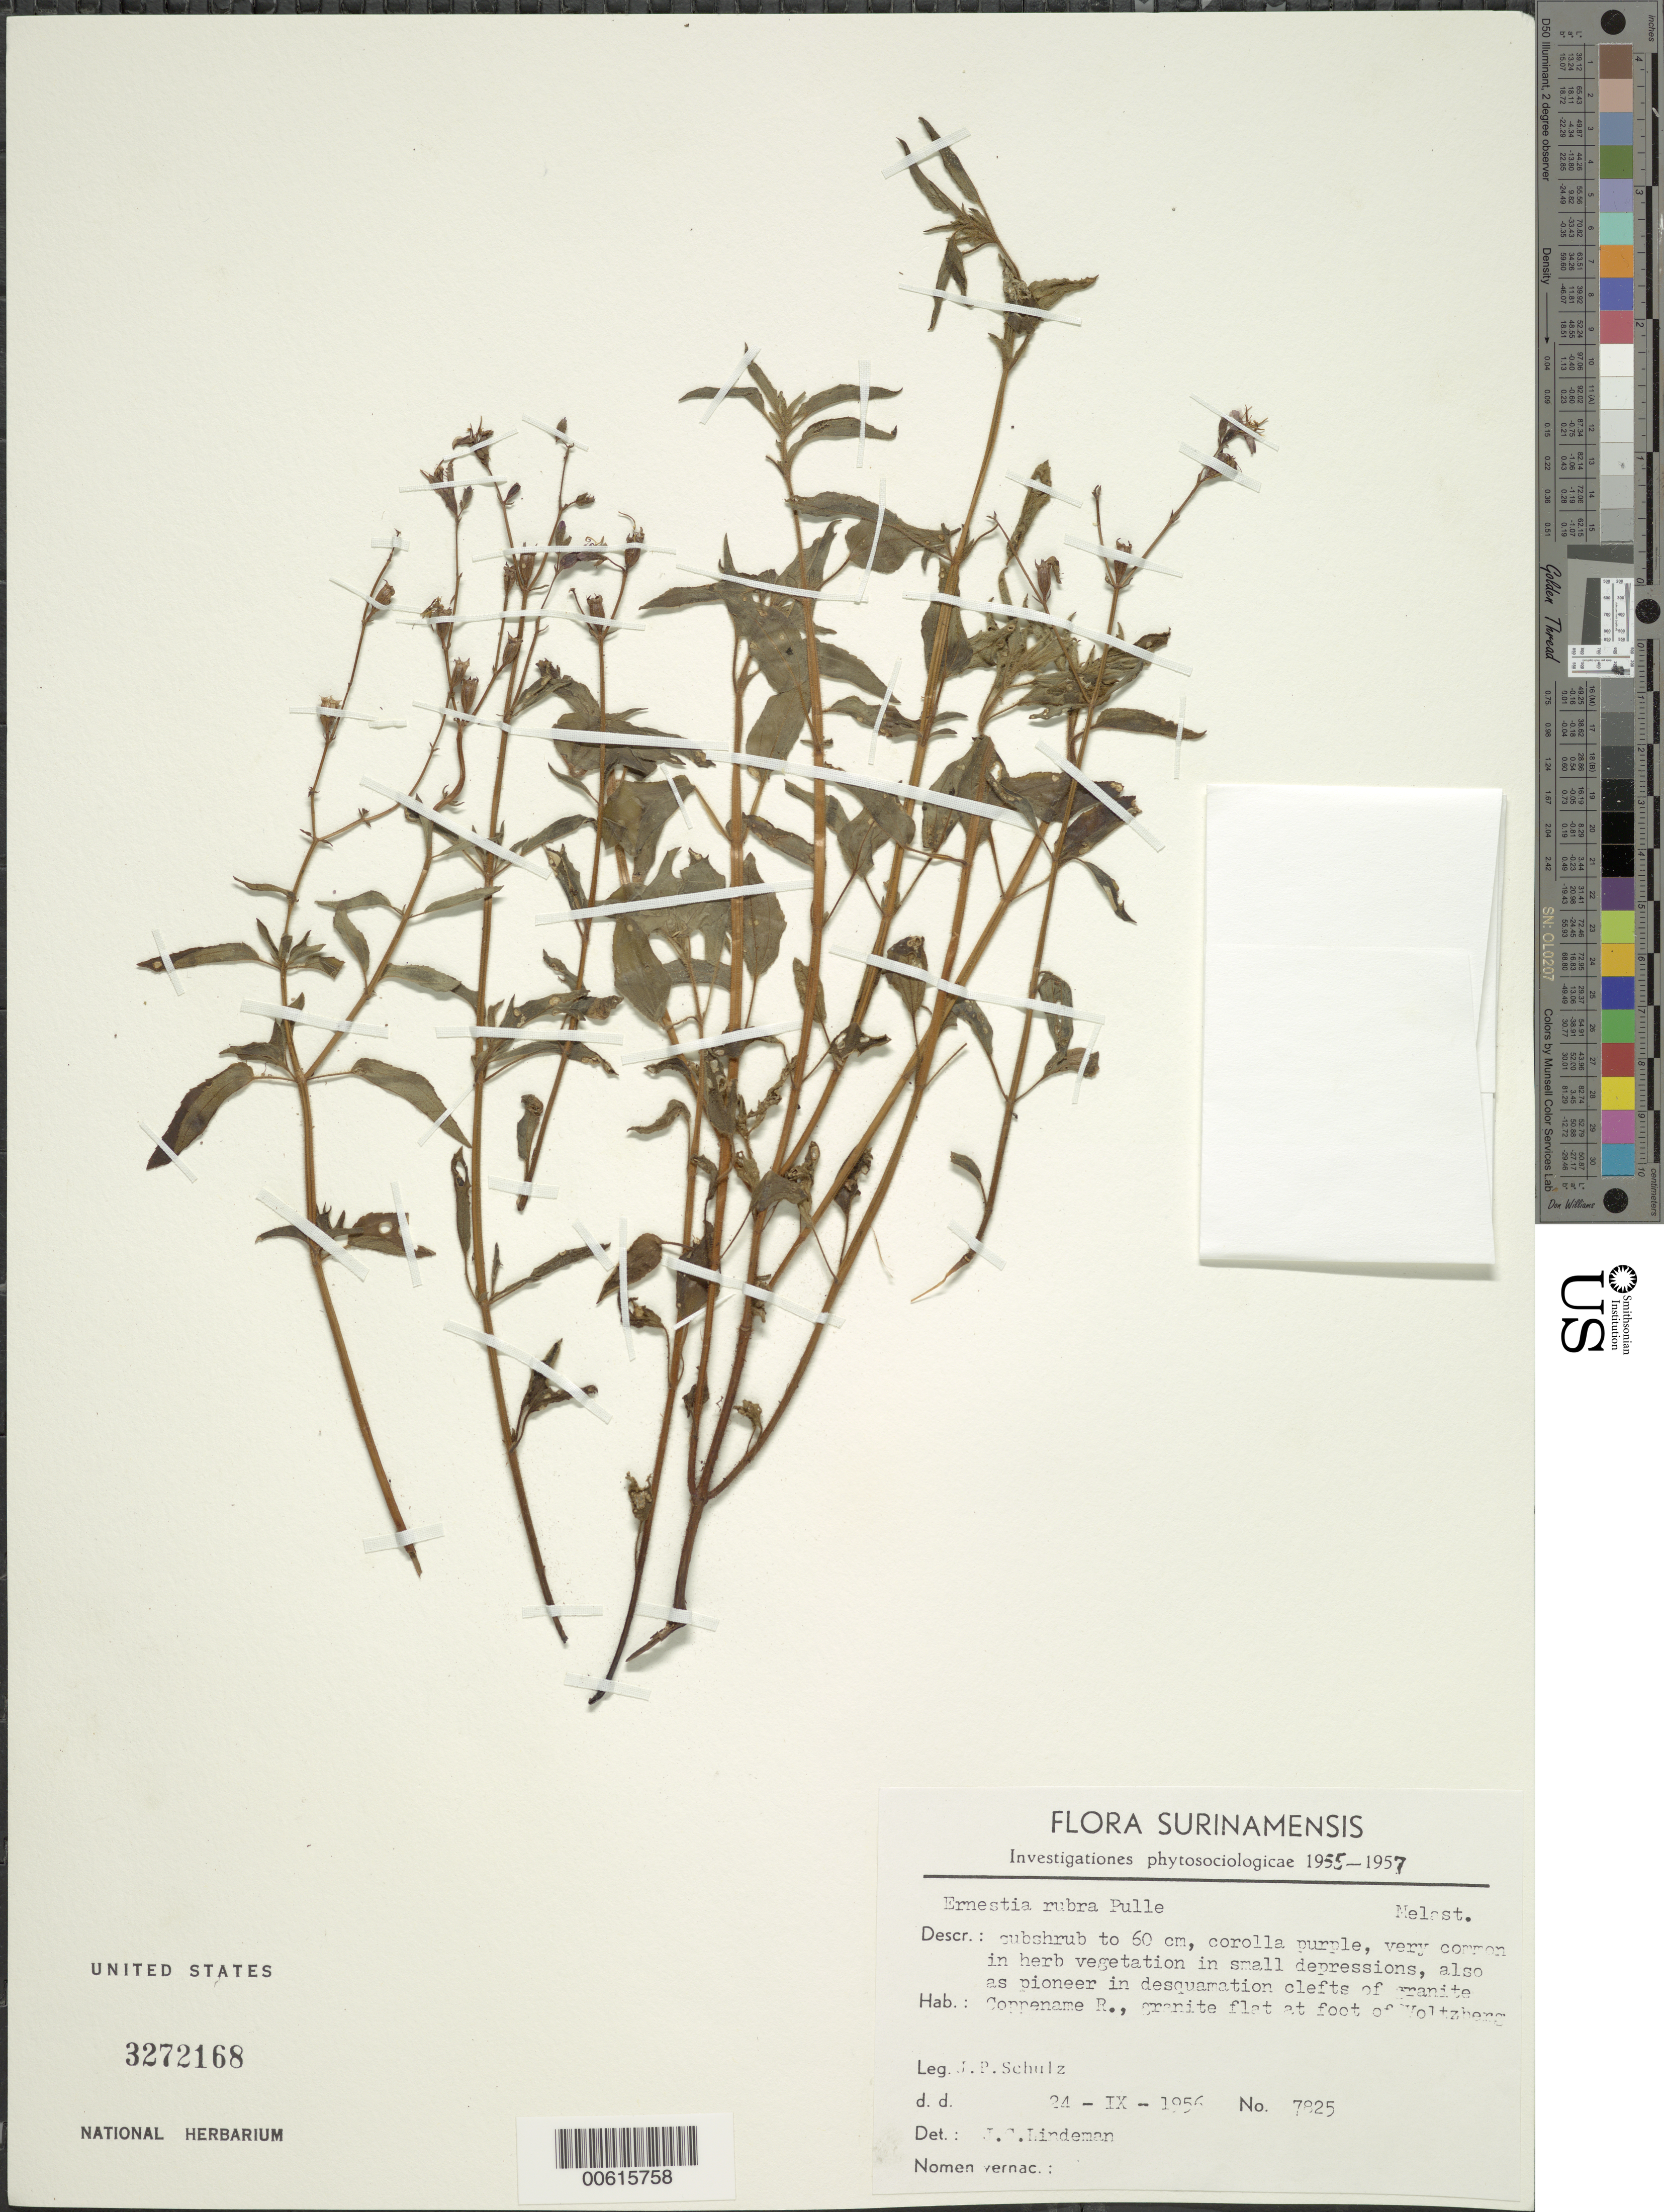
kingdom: Plantae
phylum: Tracheophyta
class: Magnoliopsida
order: Myrtales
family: Melastomataceae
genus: Ernestia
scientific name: Ernestia rubra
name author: Pulle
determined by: Lindeman, J. C.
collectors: J. P. Schulz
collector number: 7825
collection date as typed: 24-Sep-56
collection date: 1956-09-24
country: Suriname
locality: Coppename R., at foot of Voltzberg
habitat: Granite flat. Very common in herb vegetation in small depressions, also as pioneer in desquamation clefts of grainte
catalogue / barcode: US 3272168